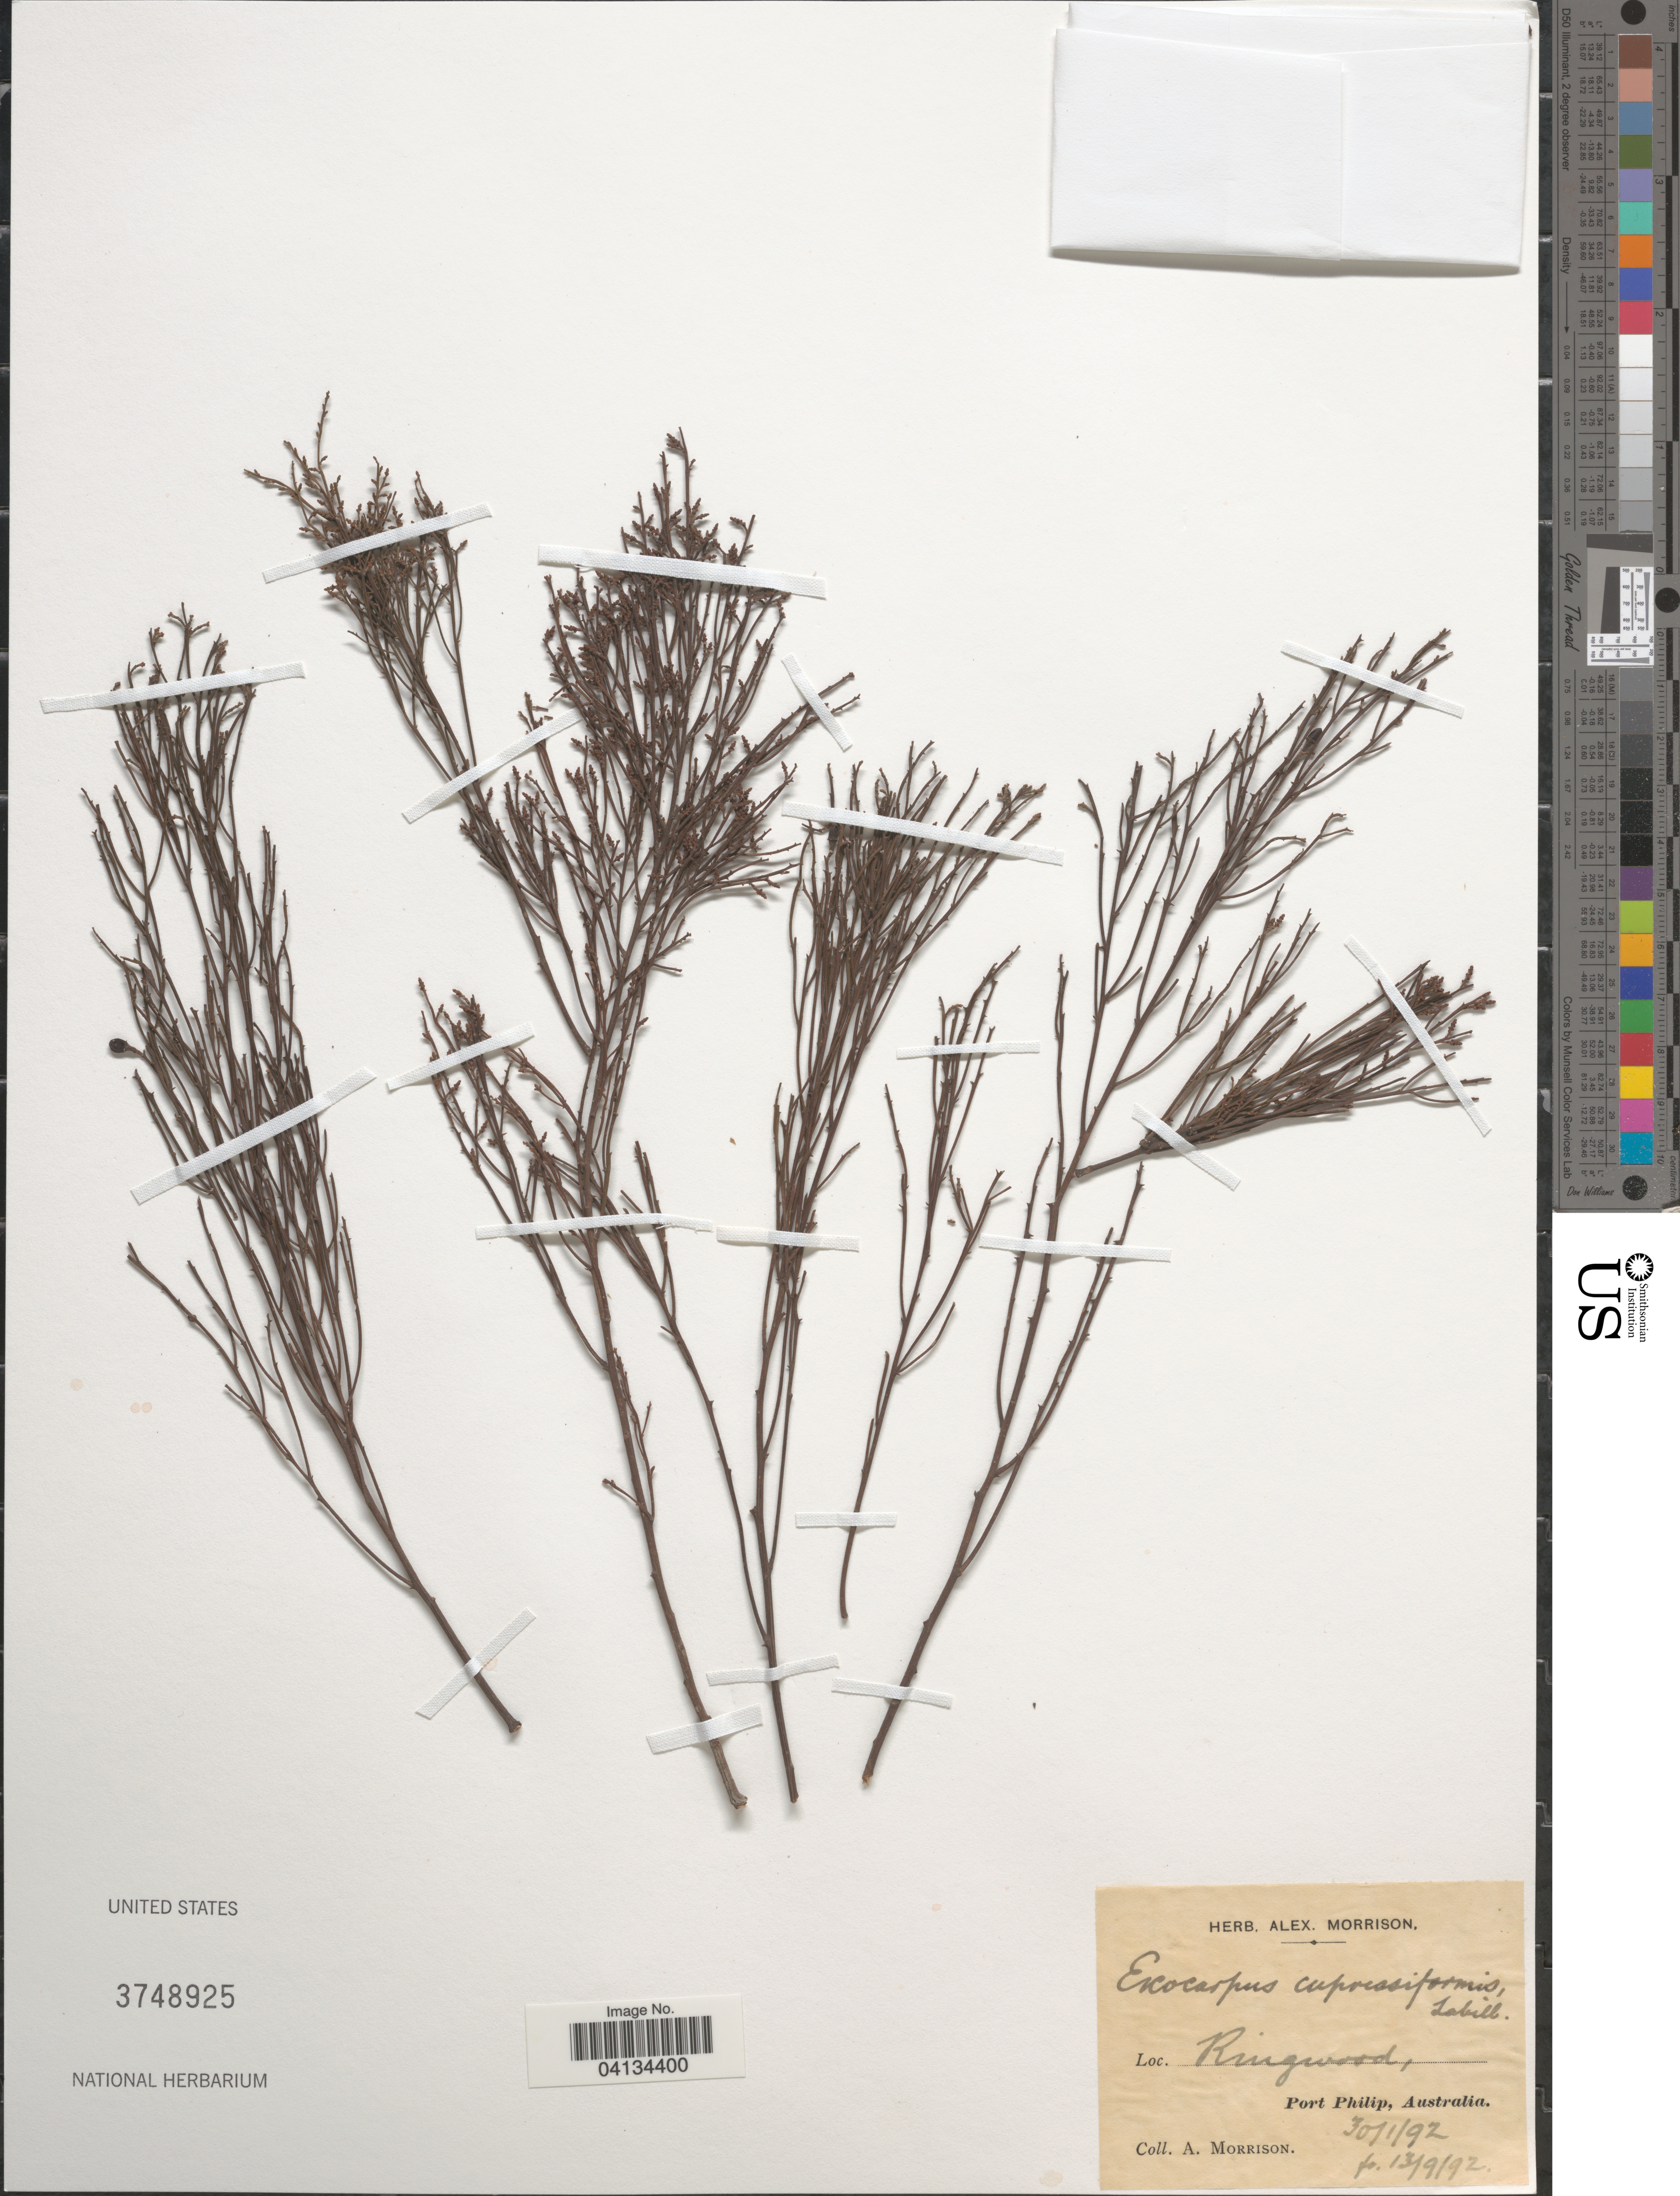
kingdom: Plantae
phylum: Tracheophyta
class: Magnoliopsida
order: Santalales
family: Santalaceae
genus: Exocarpos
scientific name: Exocarpos cupressiformis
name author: Labill.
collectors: A. Morrison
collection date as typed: Transcribed d/m/y: 30/1/92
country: Australia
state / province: Victoria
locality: Ringwood, Port Philip.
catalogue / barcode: US 3748925